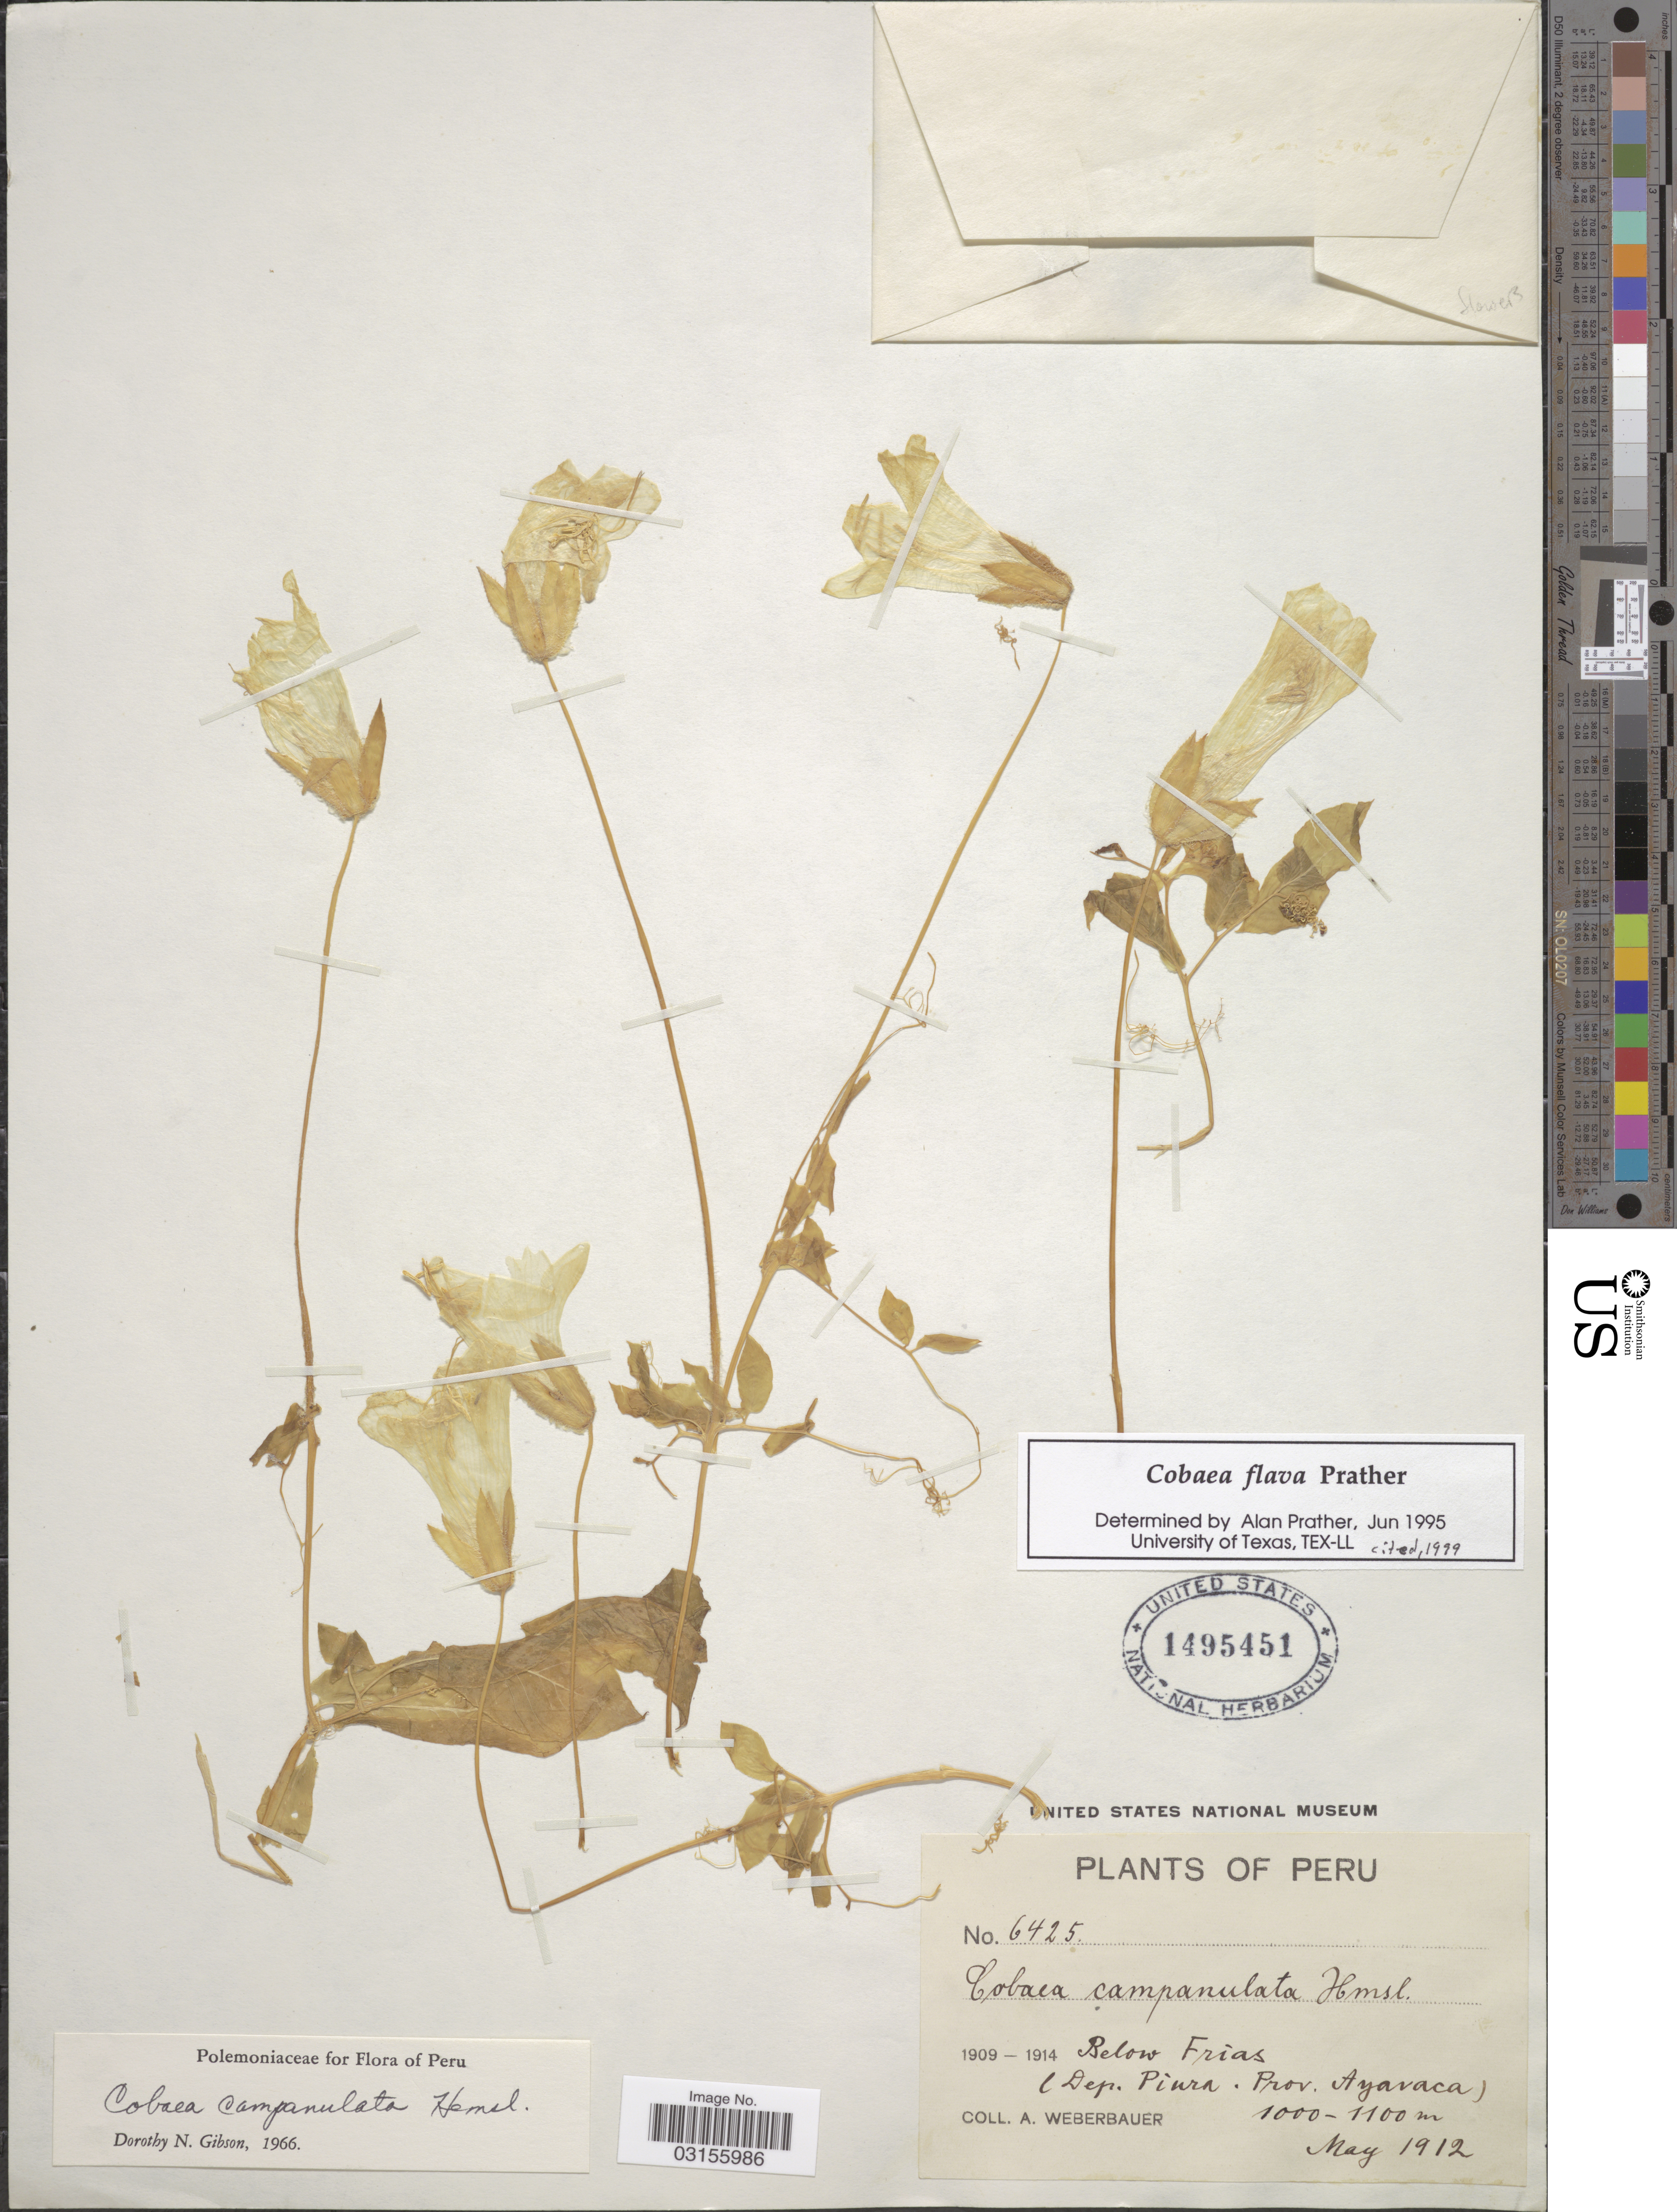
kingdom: Plantae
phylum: Tracheophyta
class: Magnoliopsida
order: Ericales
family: Polemoniaceae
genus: Cobaea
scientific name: Cobaea flava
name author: Prather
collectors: A. Weberbauer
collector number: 6425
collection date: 1912-05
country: Peru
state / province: Piura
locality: Below Frias (Dep. Piura. Prov. Ayavaca).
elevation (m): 1000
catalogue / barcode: US 1495451